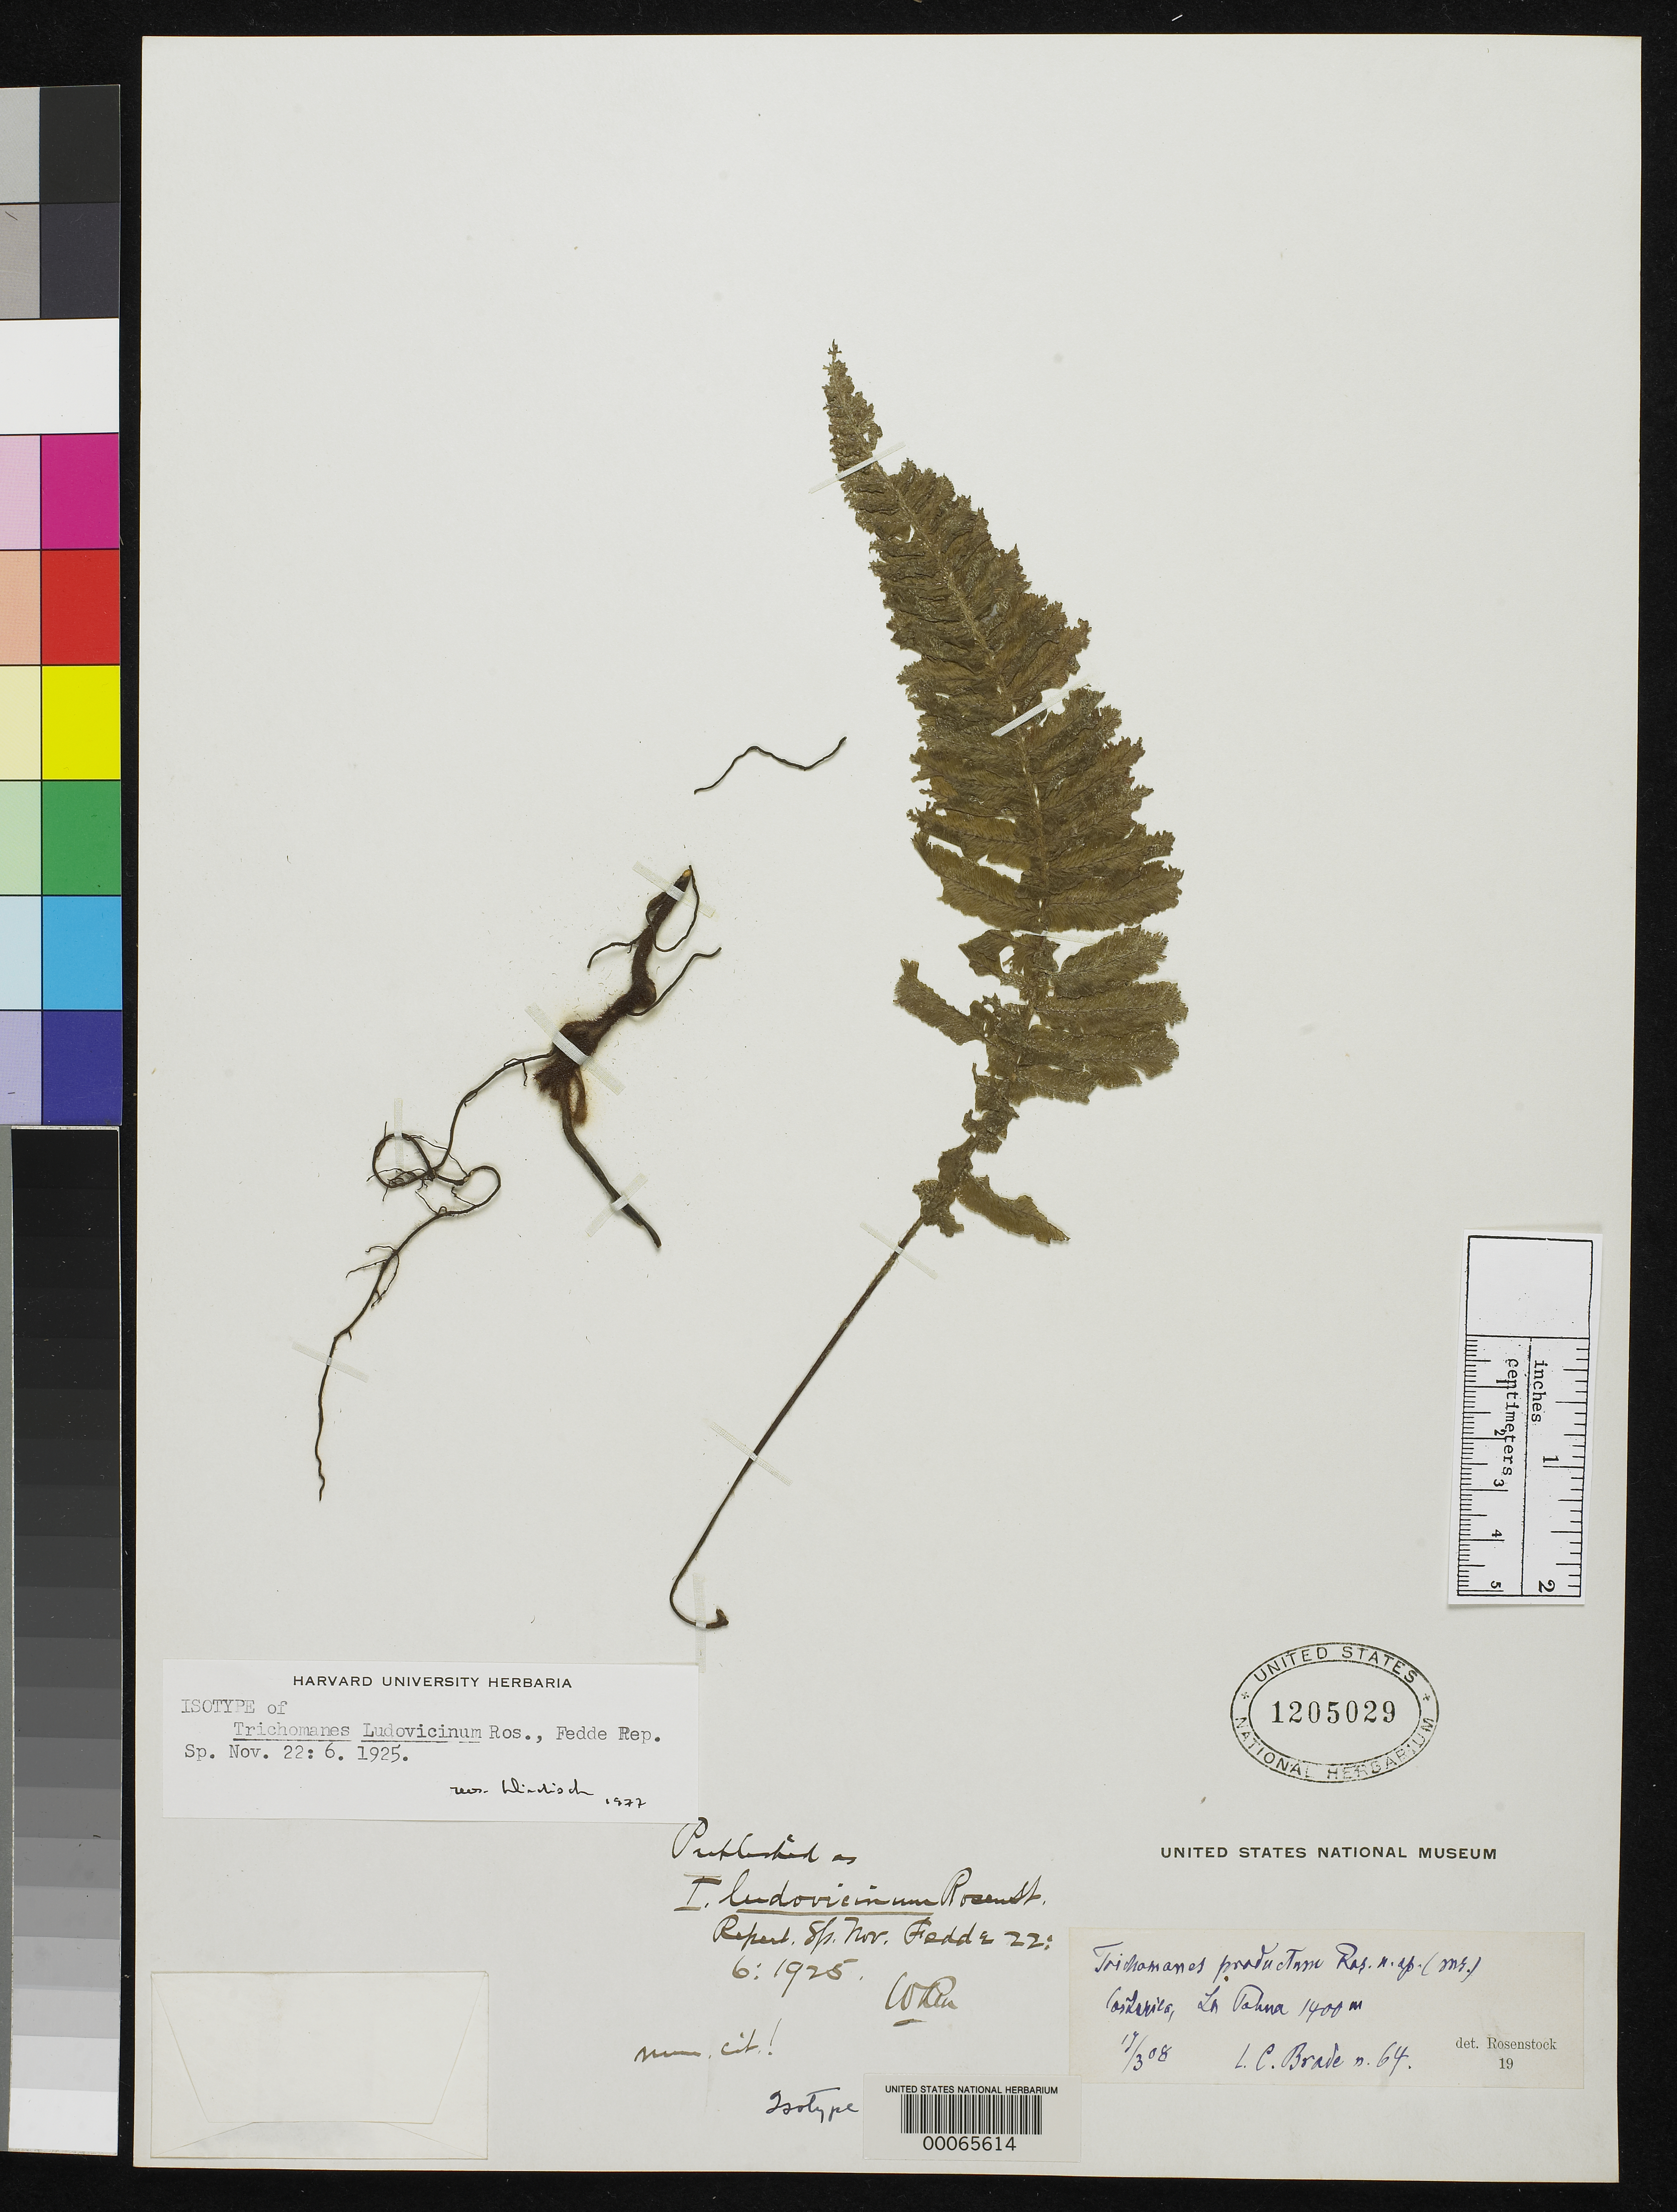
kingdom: Plantae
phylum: Tracheophyta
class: Polypodiopsida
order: Hymenophyllales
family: Hymenophyllaceae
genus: Trichomanes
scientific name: Trichomanes ludovicinum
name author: Rosenst.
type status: Isotype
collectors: A. C. Brade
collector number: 64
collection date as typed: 17 Mar 1908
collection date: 1908-03-17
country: Costa Rica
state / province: San José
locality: La Palma.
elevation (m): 1400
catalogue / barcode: US 1205029